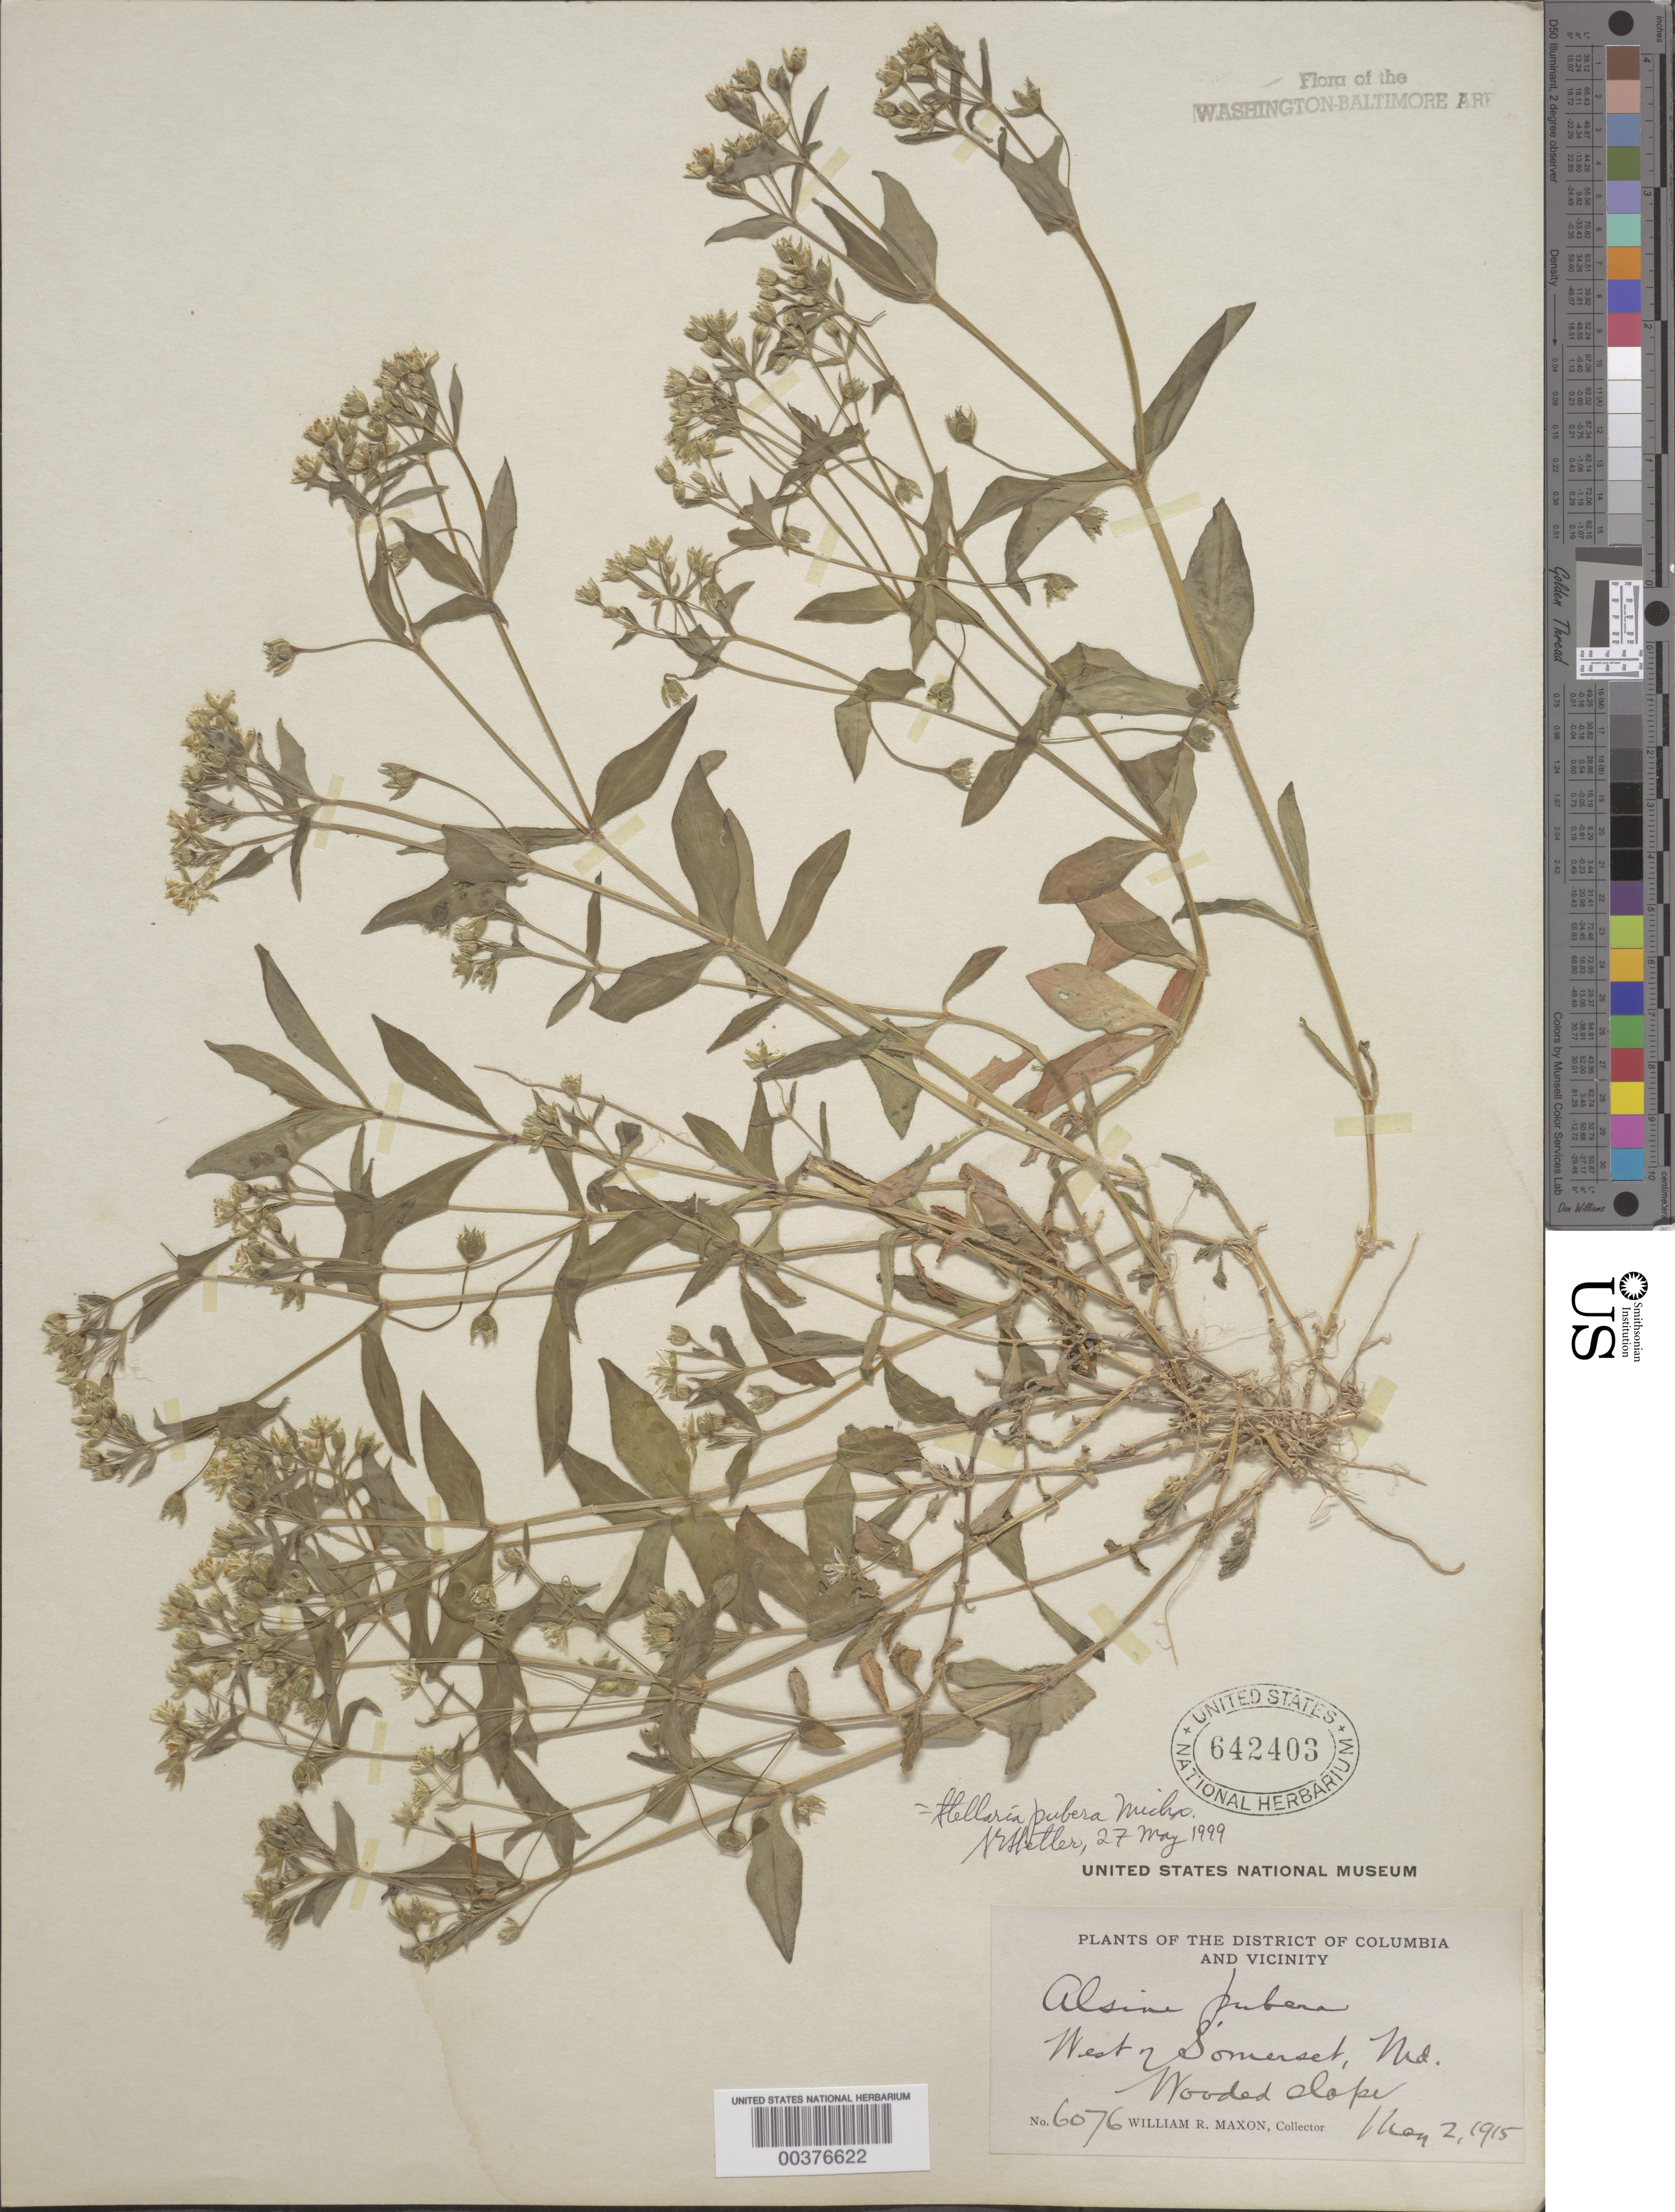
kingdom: Plantae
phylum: Tracheophyta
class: Magnoliopsida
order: Caryophyllales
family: Caryophyllaceae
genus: Stellaria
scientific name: Stellaria pubera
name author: Michx.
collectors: W. R. Maxon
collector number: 6076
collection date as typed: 02 May 1915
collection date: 1915-05-02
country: United States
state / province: Maryland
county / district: Somerset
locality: West of Somerset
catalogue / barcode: US 642403